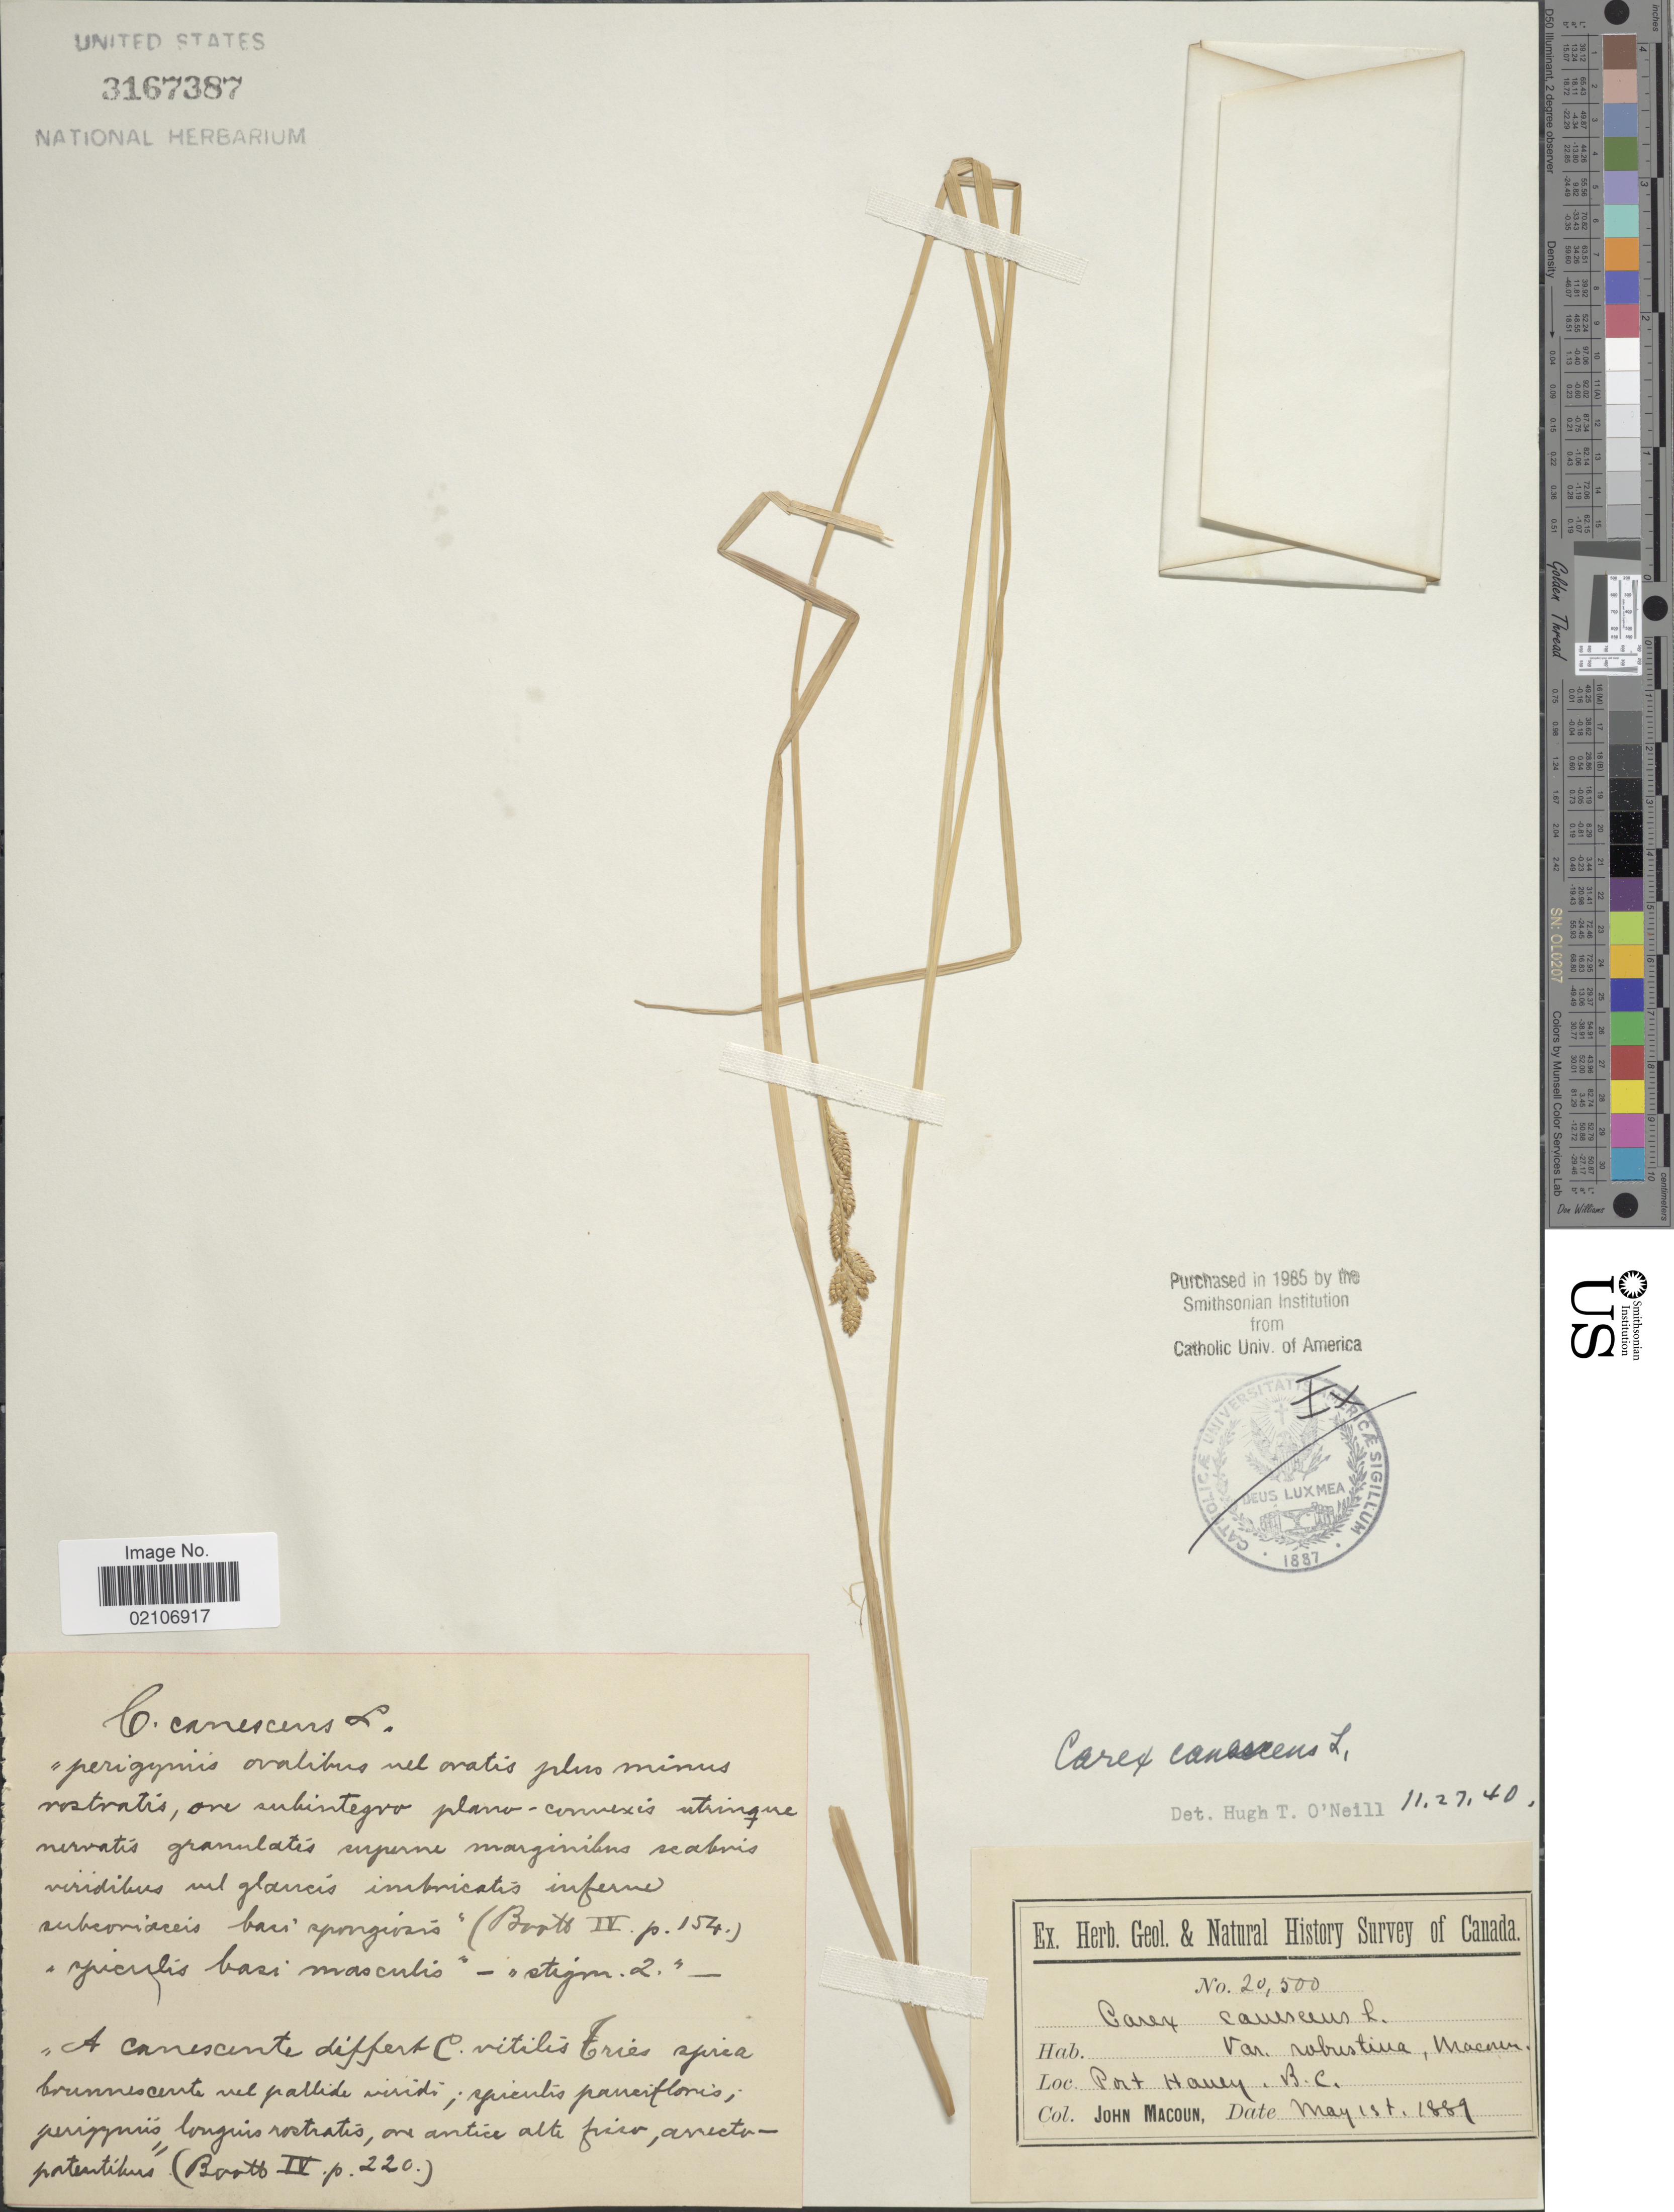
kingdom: Plantae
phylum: Tracheophyta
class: Liliopsida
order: Poales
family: Cyperaceae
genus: Carex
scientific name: Carex canescens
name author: L.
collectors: J. Macoun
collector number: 20500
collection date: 1889-05-01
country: Canada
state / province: British Columbia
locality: Port Haney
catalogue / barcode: US 3167387